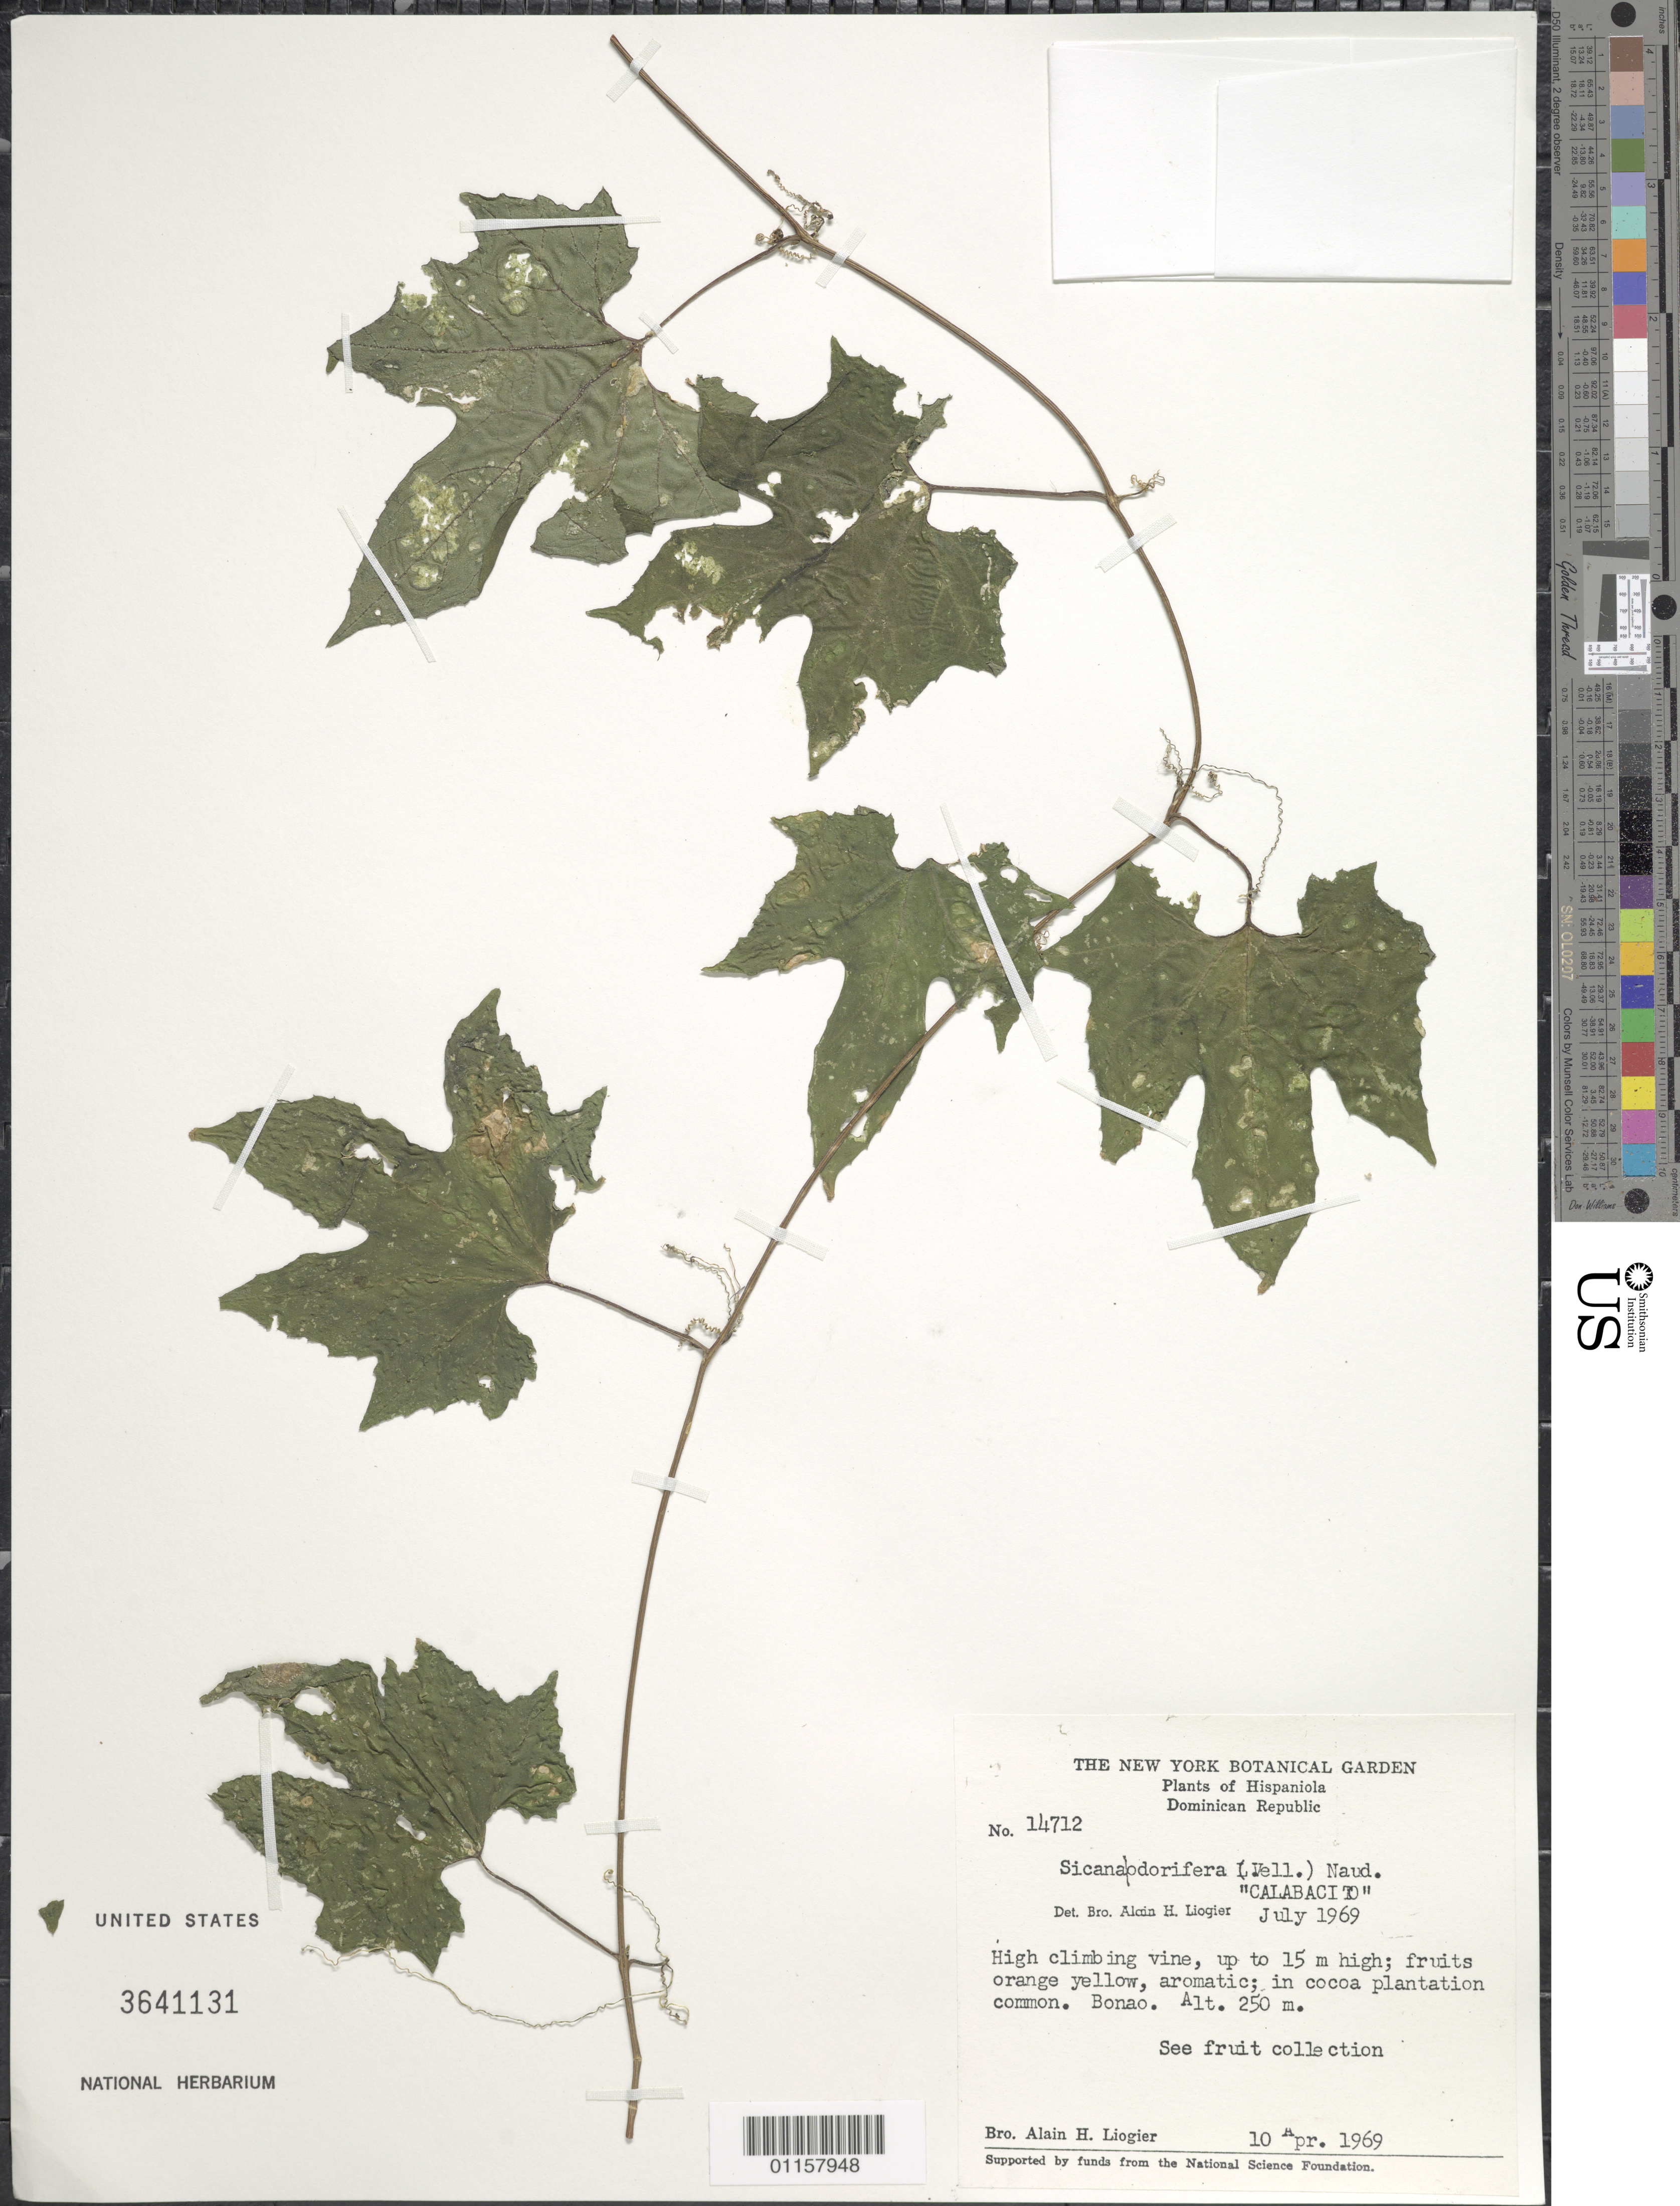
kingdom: Plantae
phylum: Tracheophyta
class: Magnoliopsida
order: Cucurbitales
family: Cucurbitaceae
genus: Sicana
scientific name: Sicana odorifera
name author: (Vell.) Naudin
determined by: Liogier, Alain H.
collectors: A. H. Liogier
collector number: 14712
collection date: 1969-04-10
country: Dominican Republic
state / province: Monseñor Nouel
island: Hispaniola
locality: Bonao.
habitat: In cocoa plantation. Common.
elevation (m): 250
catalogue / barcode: US 3641131